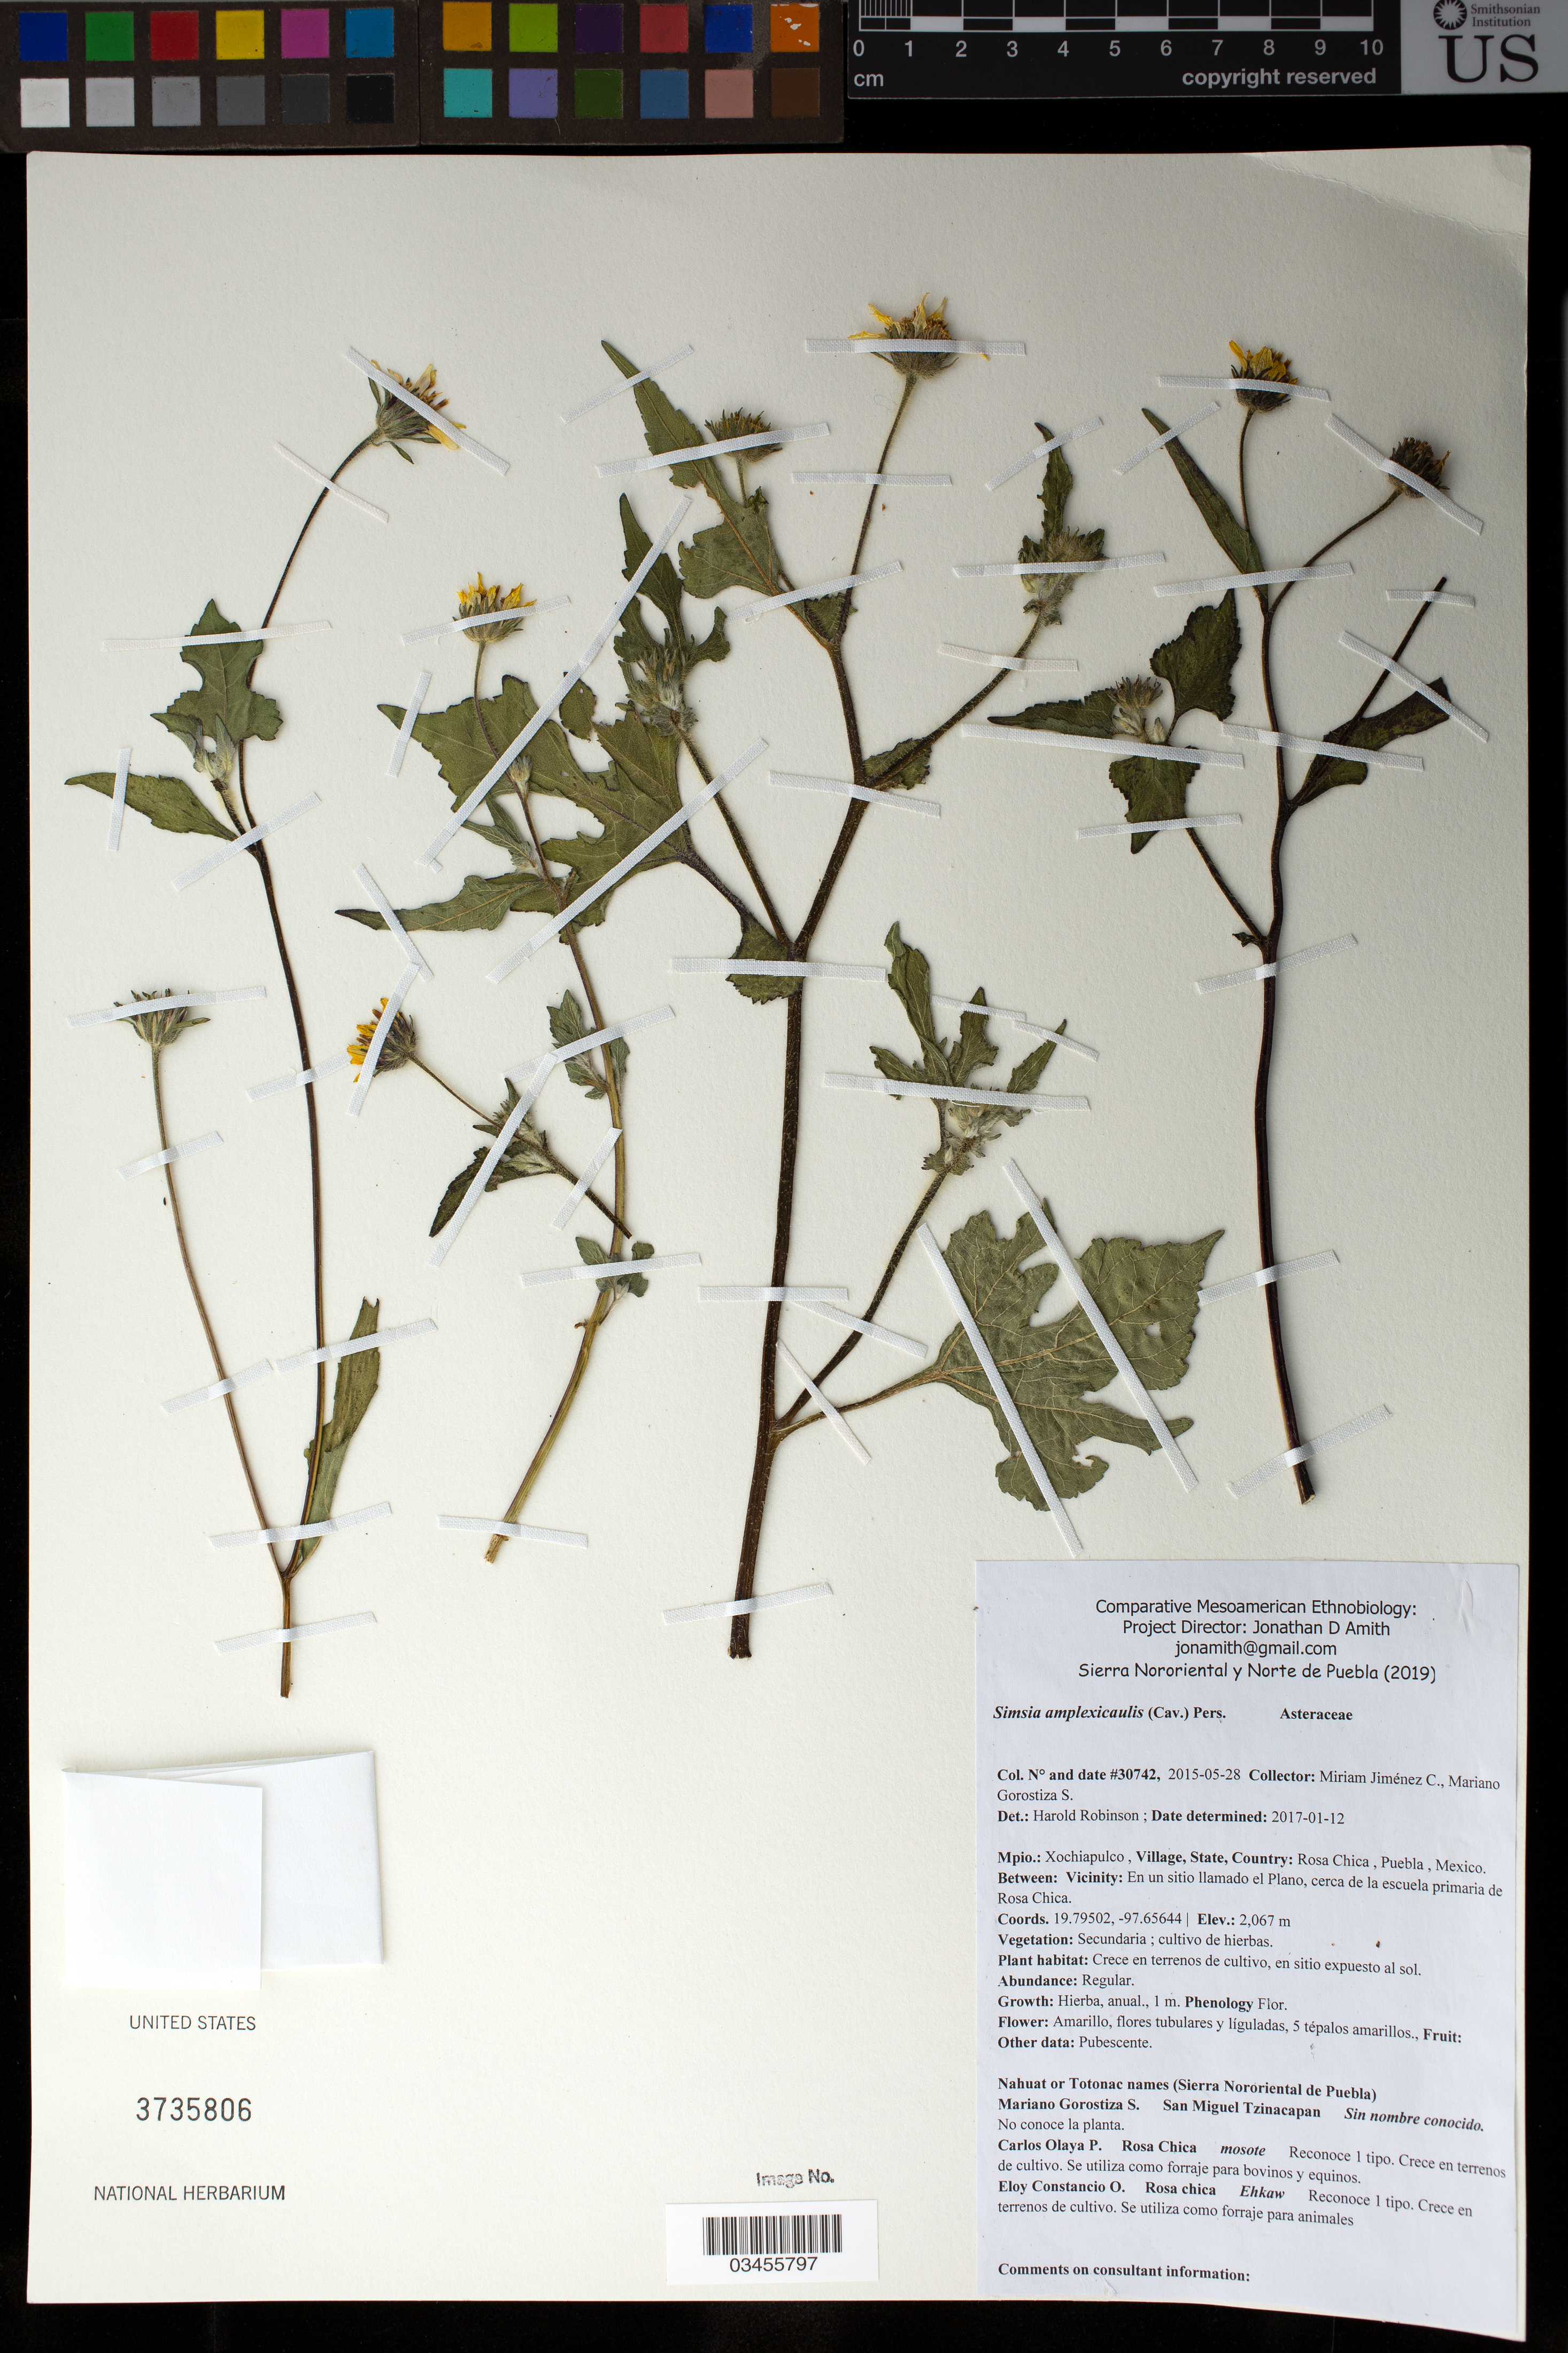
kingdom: Plantae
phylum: Tracheophyta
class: Magnoliopsida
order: Asterales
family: Asteraceae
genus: Simsia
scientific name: Simsia amplexicaulis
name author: (Cav.) Pers.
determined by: Robinson, Harold E., (US)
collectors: M. Jiménez Chimil & M. Gorostiza S.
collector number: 30742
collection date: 2015-05-28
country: México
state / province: Puebla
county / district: Xochiapulco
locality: PUEBLO: Rosa Chica; LOCALIDAD EXACTA: En un sitio llamado El Plano, cerca de la escuela primaria de Rosa Chica.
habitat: cultivo de hierbas | En terrenos de cultivo, en sitio expuesto al sol.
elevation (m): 2067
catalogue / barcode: US 3735806